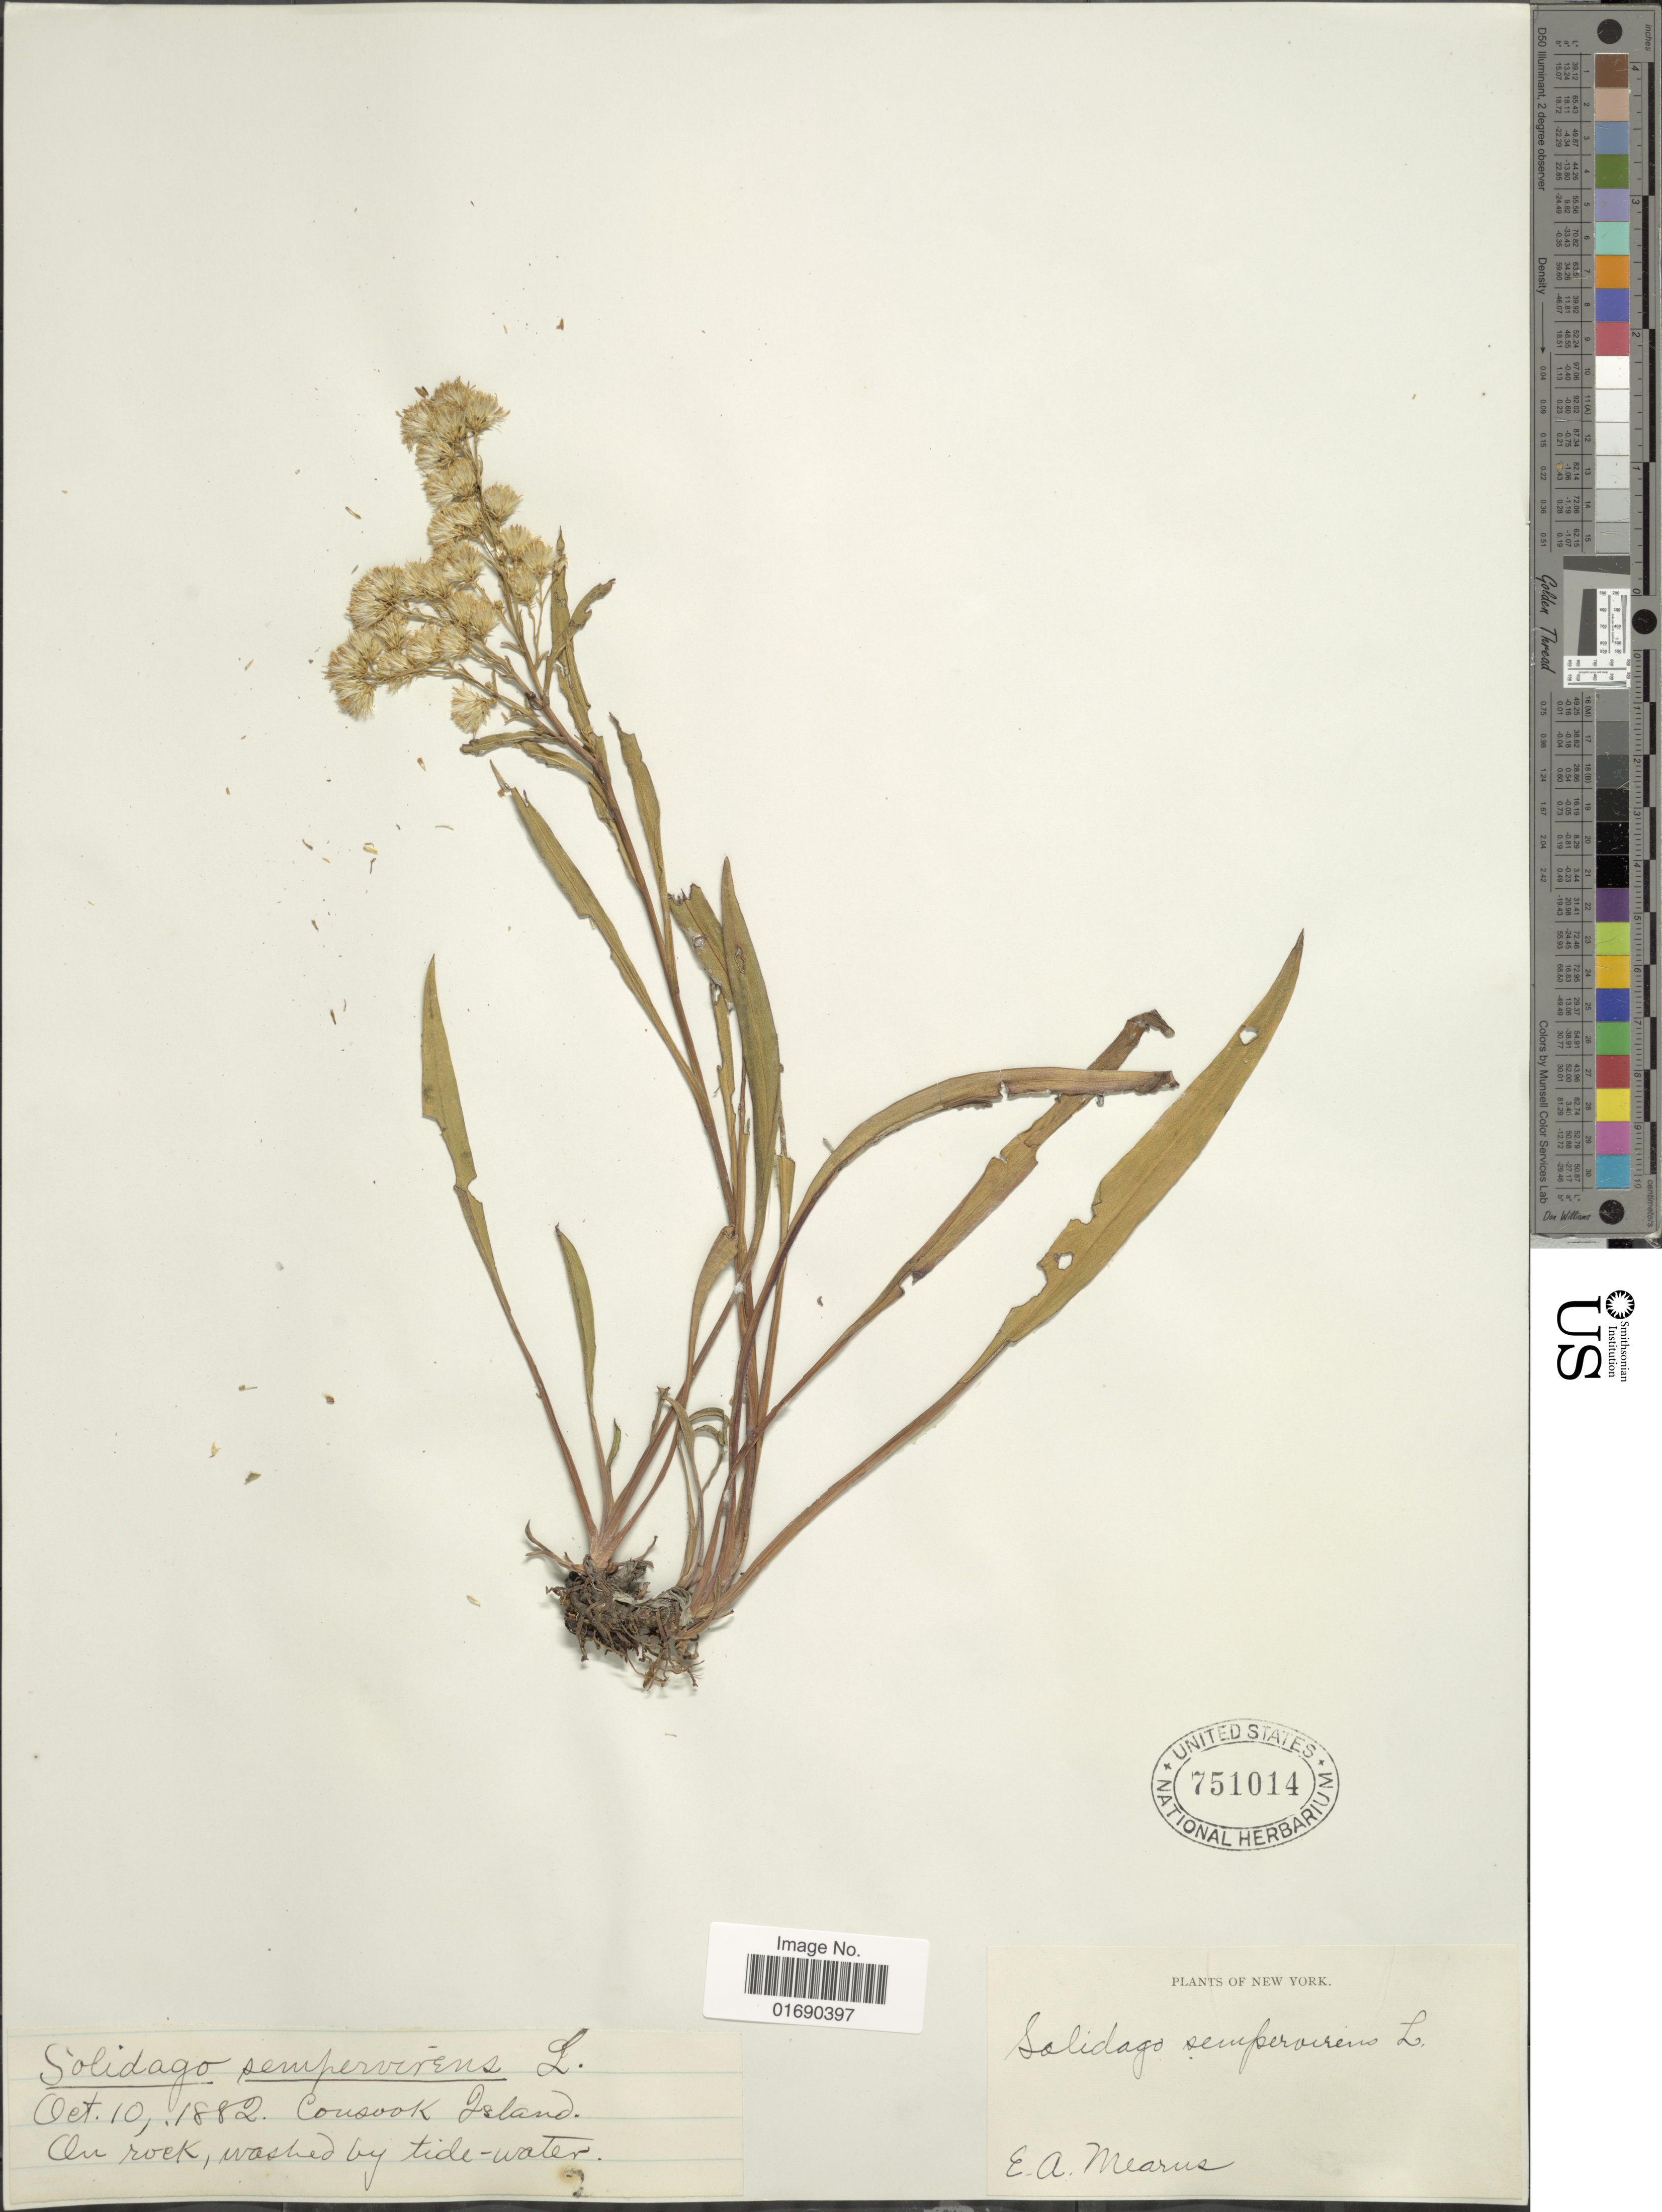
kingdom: Plantae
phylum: Tracheophyta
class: Magnoliopsida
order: Asterales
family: Asteraceae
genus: Solidago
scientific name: Solidago sempervirens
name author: L.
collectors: E. A. Mearns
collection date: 1882-10-10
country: United States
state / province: New York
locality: Consook Island. On rock, washed by tide-water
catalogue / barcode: US 751014